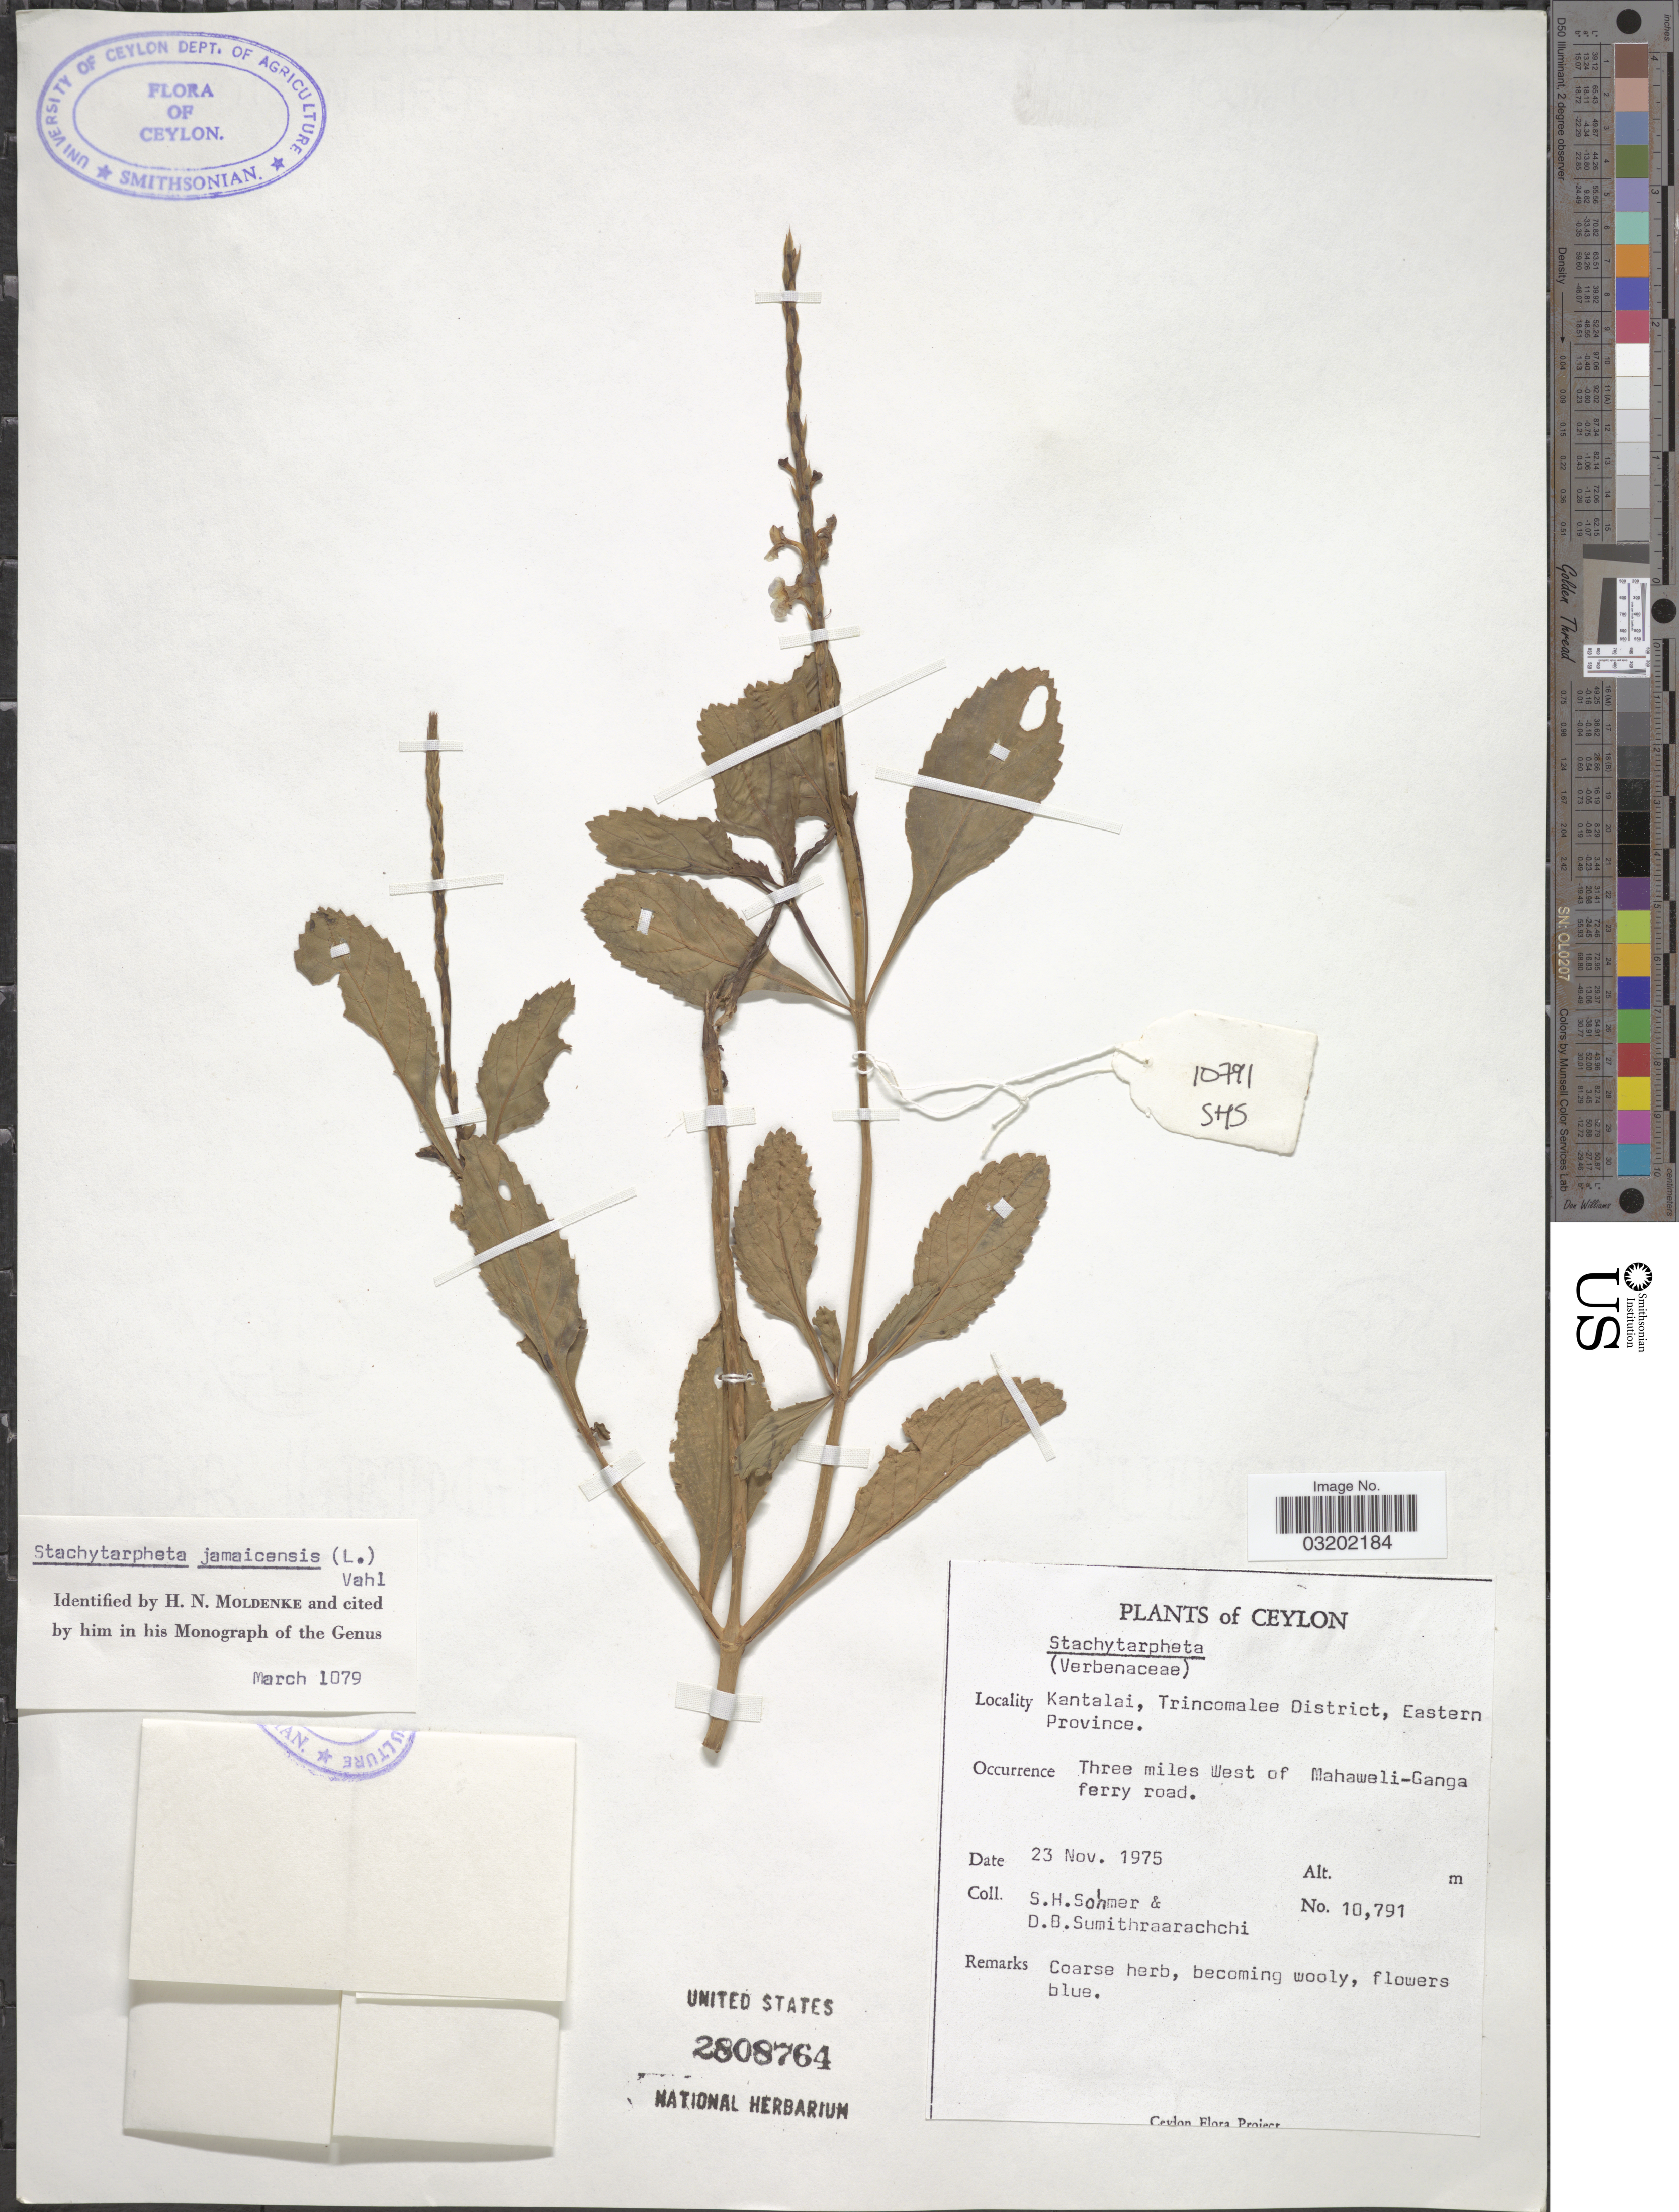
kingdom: Plantae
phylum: Tracheophyta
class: Magnoliopsida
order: Lamiales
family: Verbenaceae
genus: Stachytarpheta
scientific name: Stachytarpheta jamaicensis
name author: (L.) Vahl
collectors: S. H. Sohmer & D. B. Sumithraarachchi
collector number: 10791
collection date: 1975-11-23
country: Sri Lanka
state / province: Eastern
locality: Ceylon. Kantalai, Trincomalee District. Three miles West of Mahaweli-Ganga ferry road.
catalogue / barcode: US 2808764